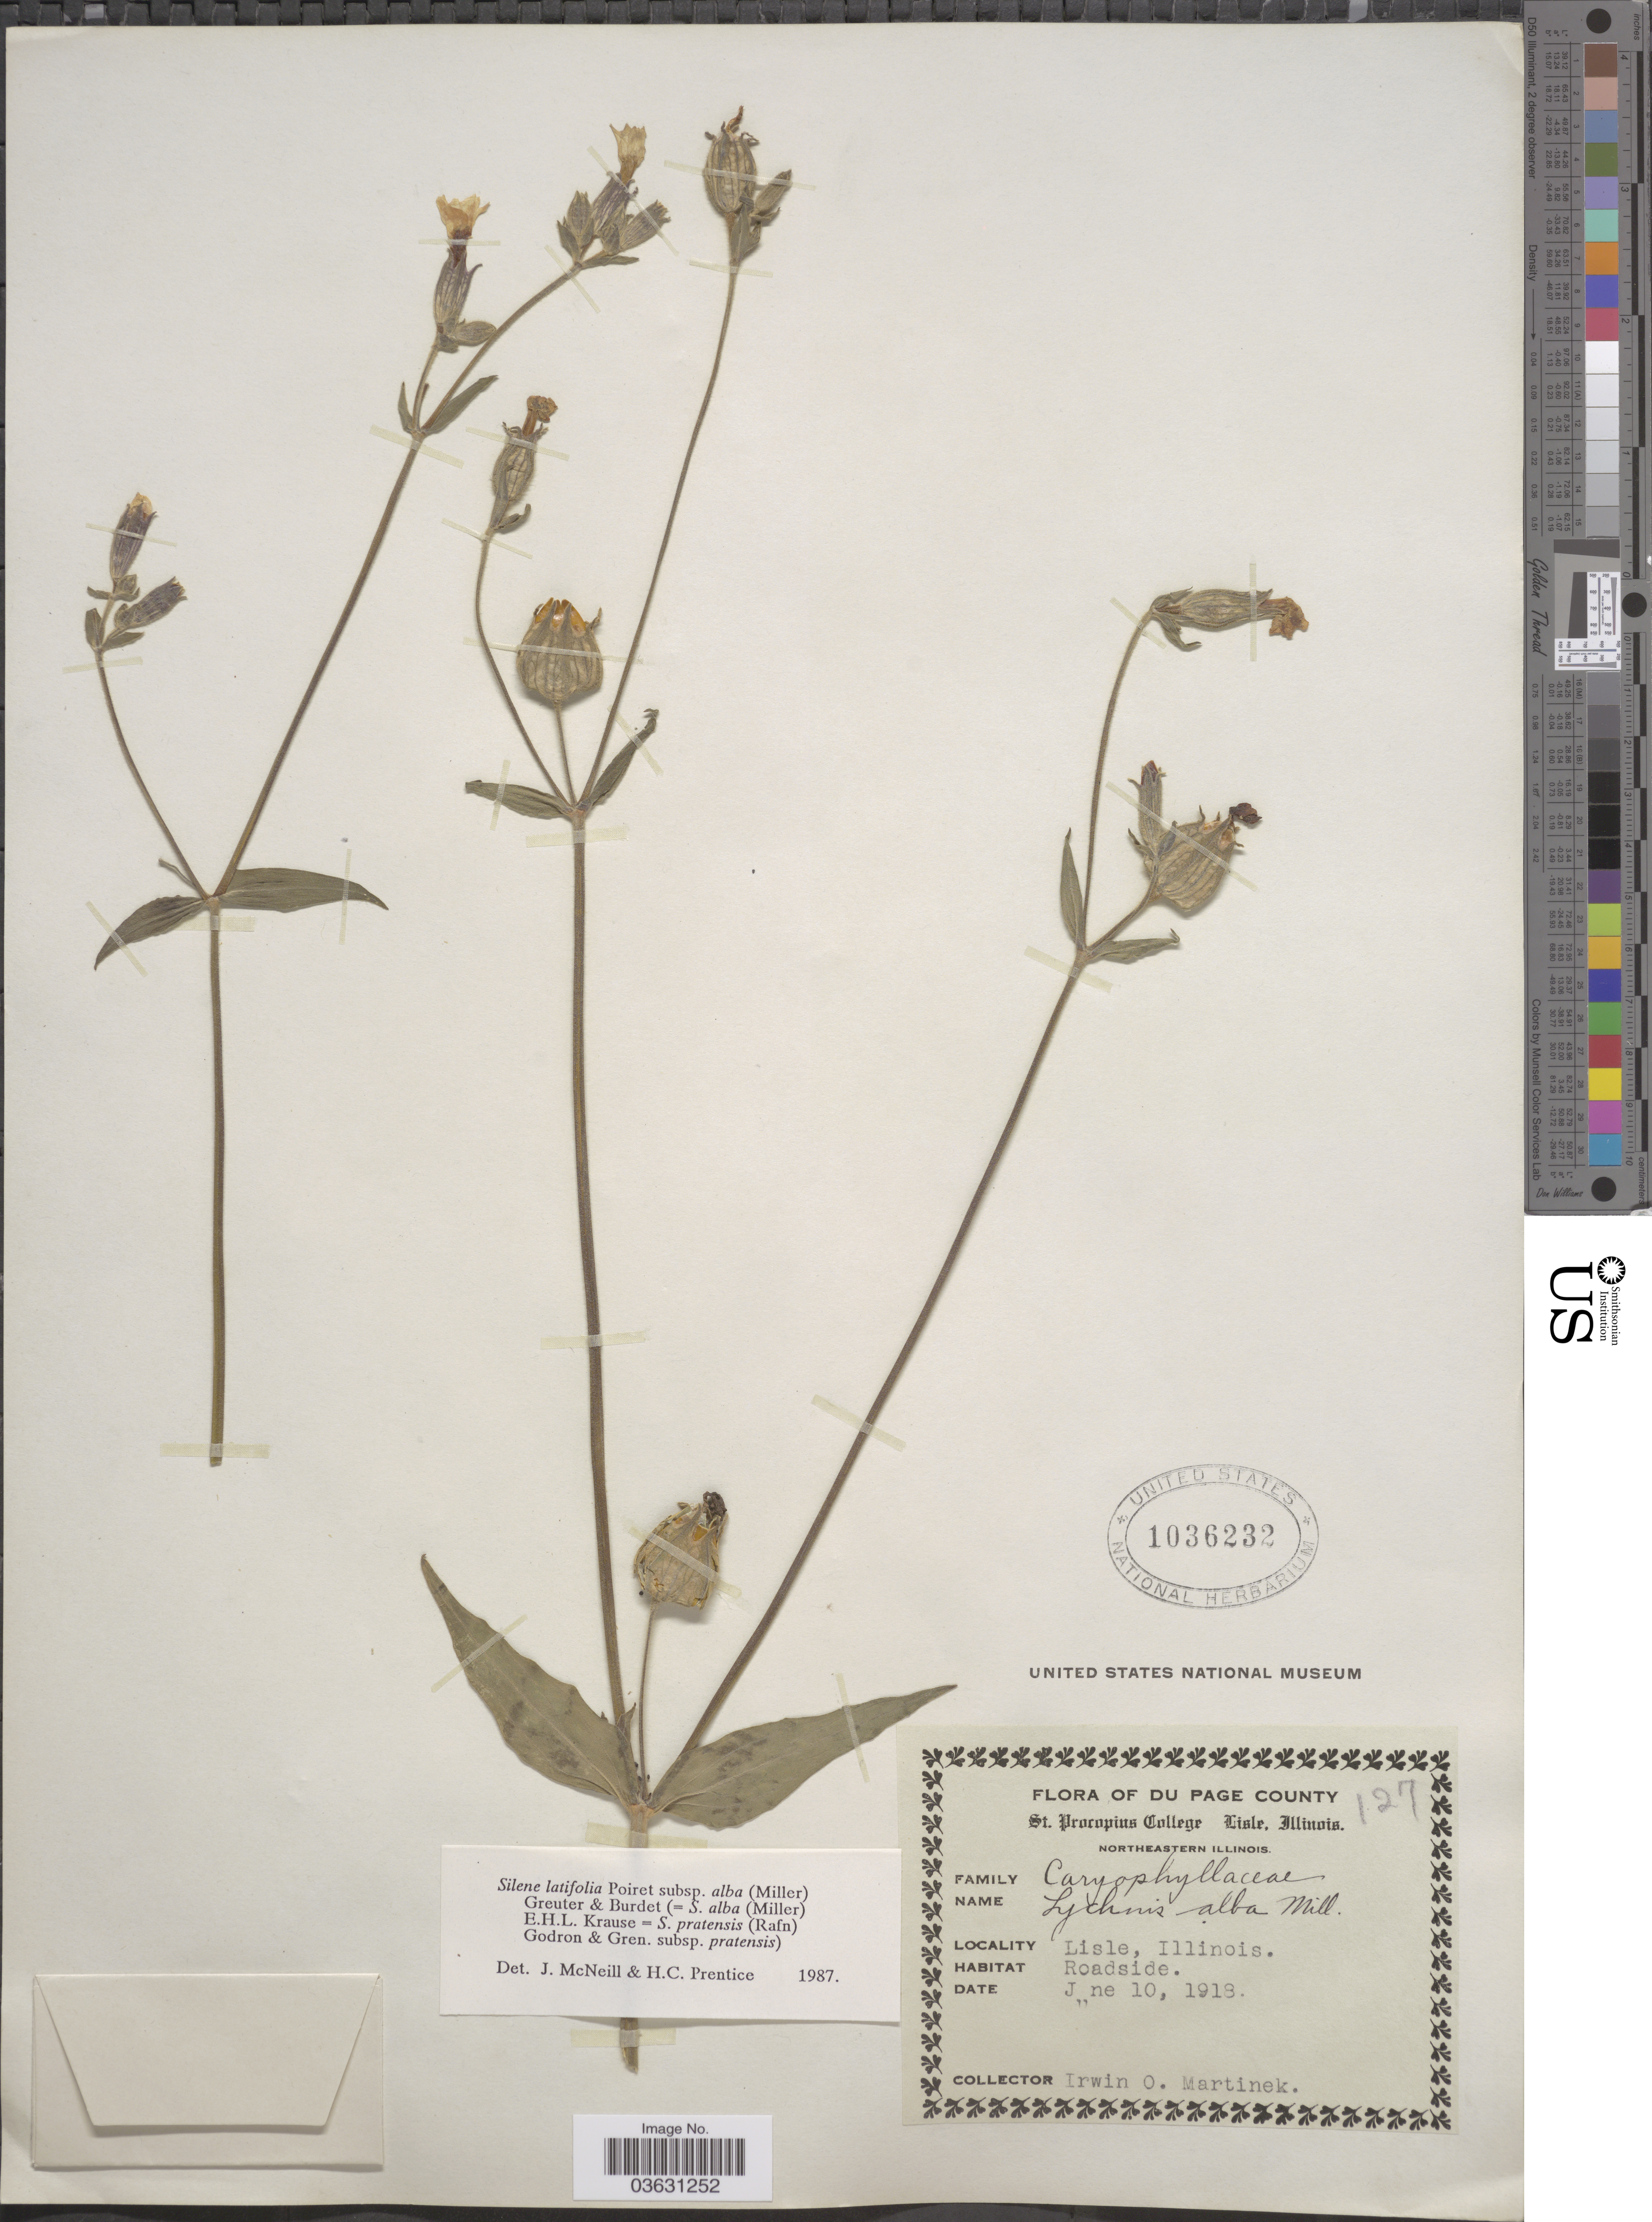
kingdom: Plantae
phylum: Tracheophyta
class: Magnoliopsida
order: Caryophyllales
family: Caryophyllaceae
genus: Silene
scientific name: Silene latifolia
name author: Poir.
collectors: I. Martinek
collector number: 127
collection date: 1918-06-10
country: United States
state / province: Illinois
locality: Du Page County. Lisle.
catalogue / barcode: US 1036232